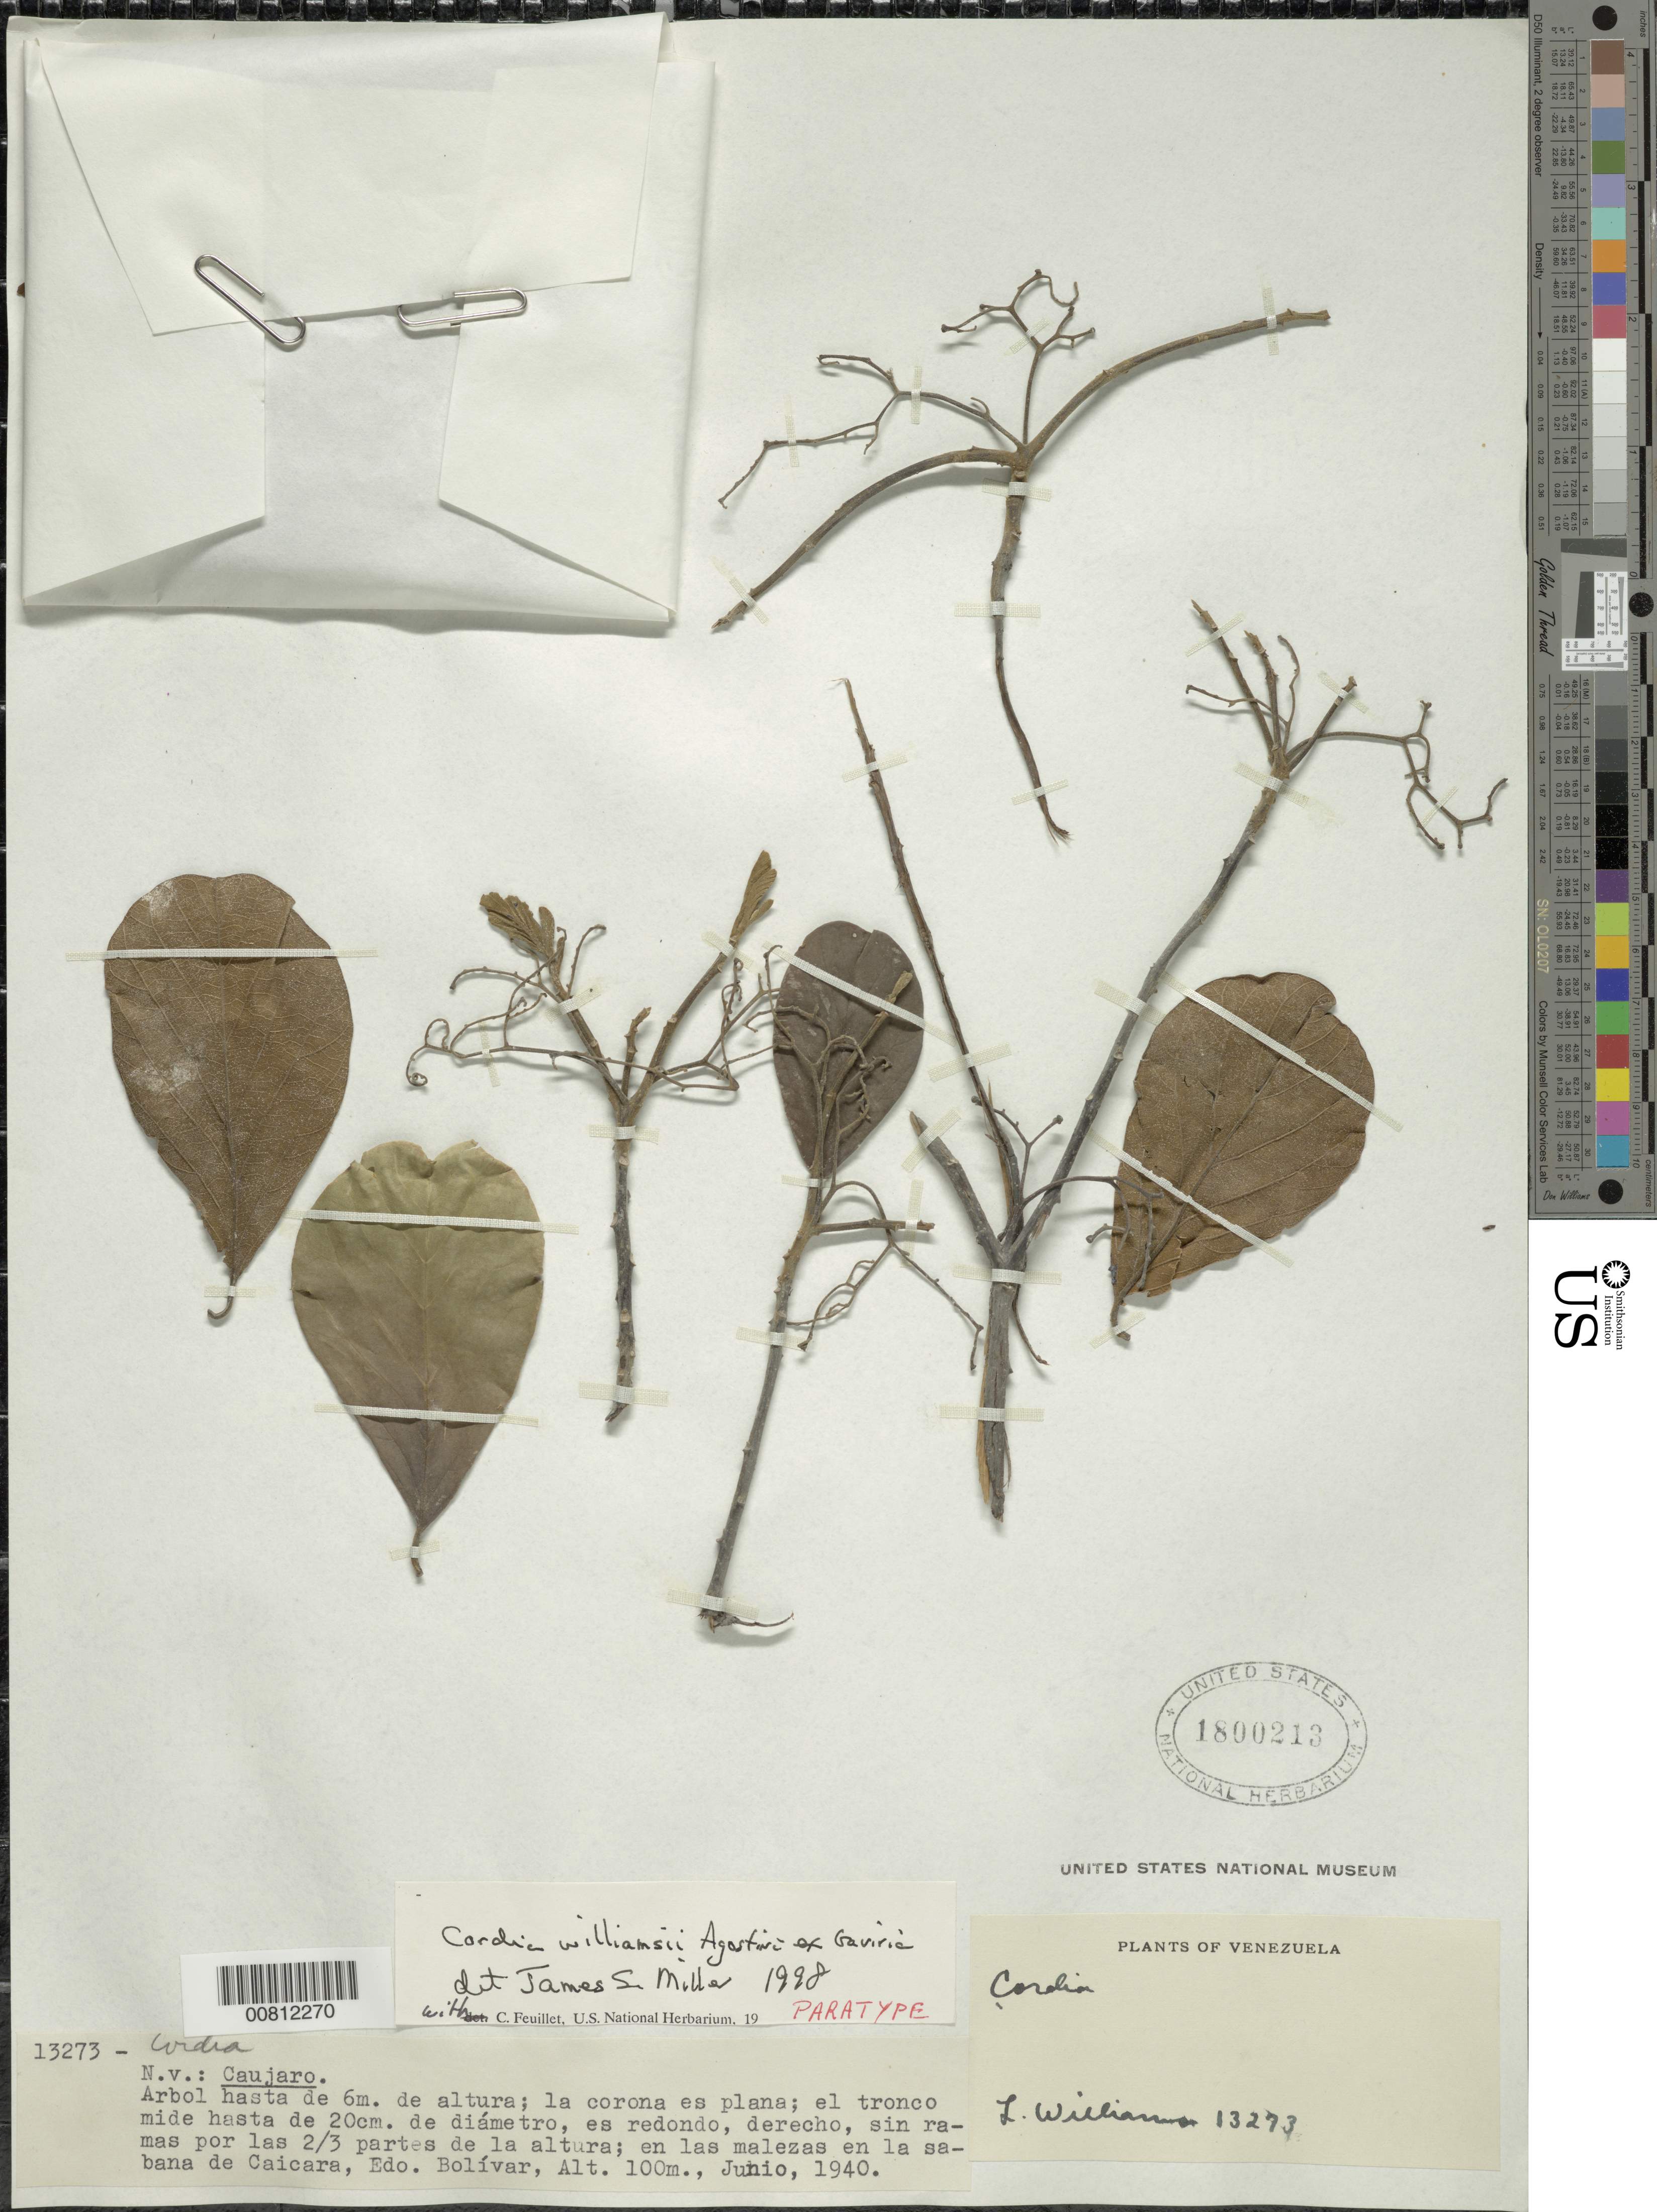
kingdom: Plantae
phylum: Tracheophyta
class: Magnoliopsida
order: Boraginales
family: Cordiaceae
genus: Cordia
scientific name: Cordia williamsii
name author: G. Agostini ex Gaviria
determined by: Miller, James S.; Feuillet, C.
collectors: Ll. Williams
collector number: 13273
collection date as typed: Jun-40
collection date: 1940-06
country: Venezuela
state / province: Bolívar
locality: Caicara, Medio Orinoco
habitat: Malezas en la sabana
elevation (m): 100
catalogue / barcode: US 1800213